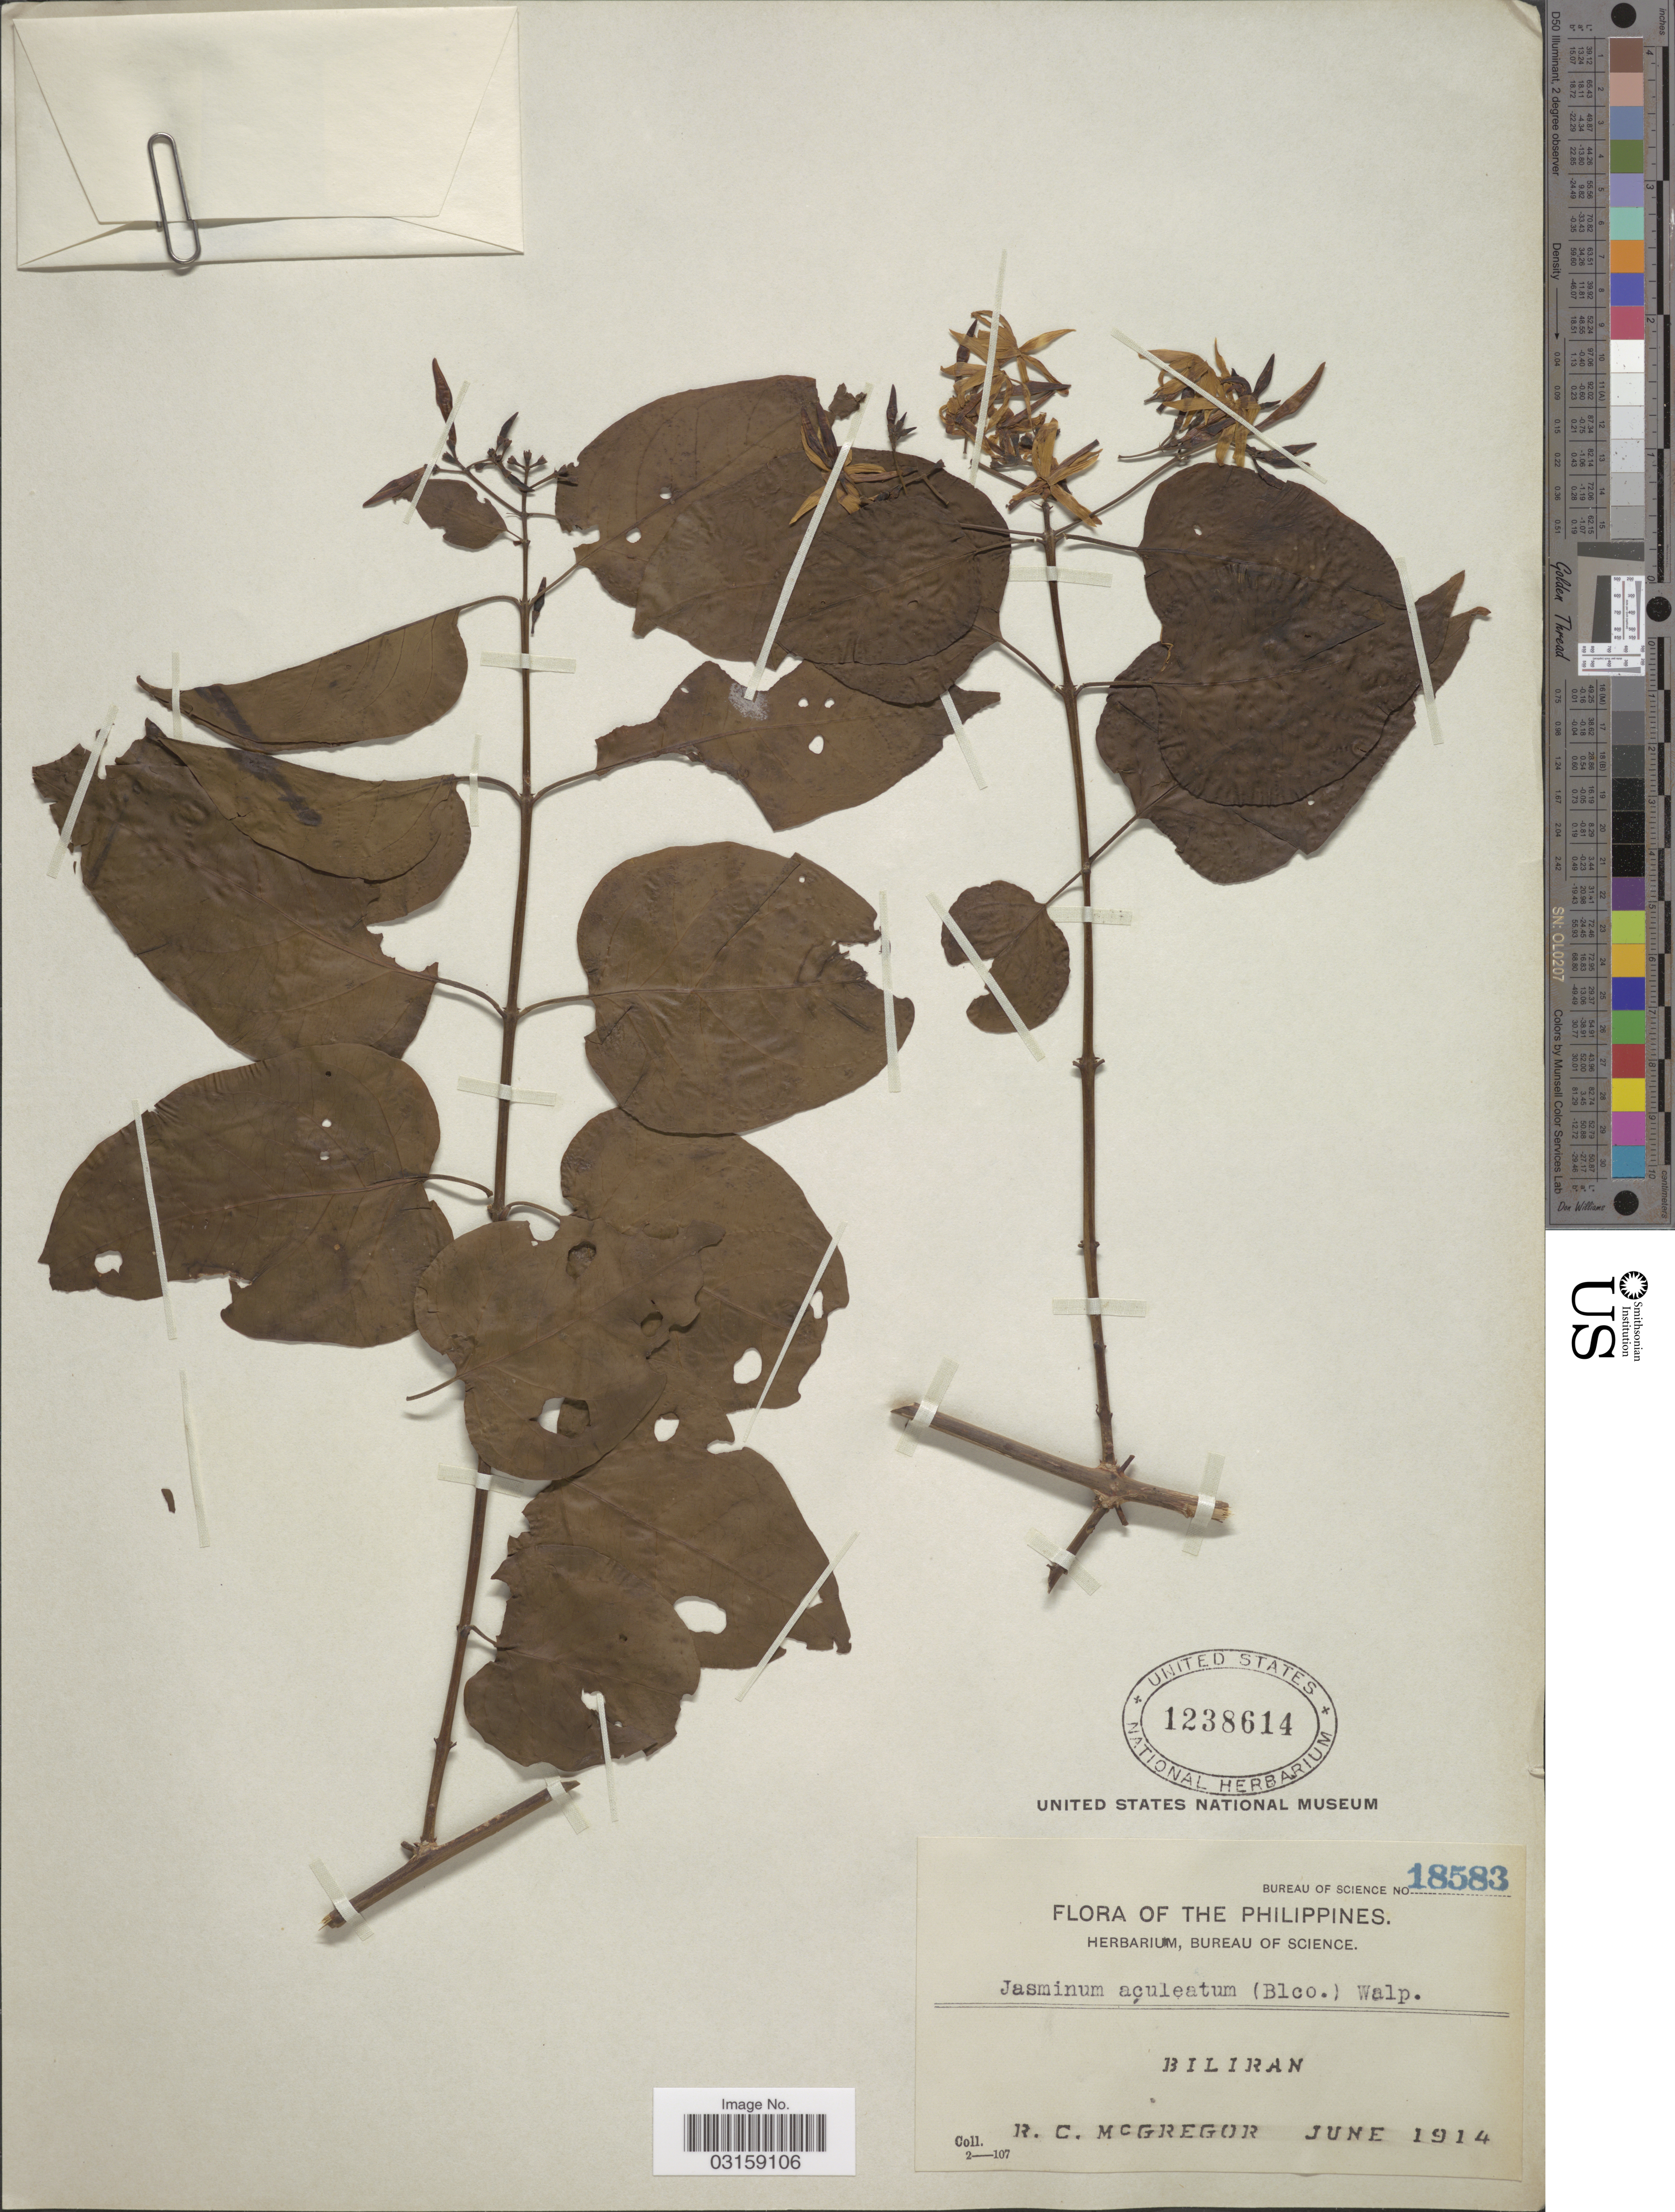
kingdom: Plantae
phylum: Tracheophyta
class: Magnoliopsida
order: Lamiales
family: Oleaceae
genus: Jasminum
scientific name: Jasminum aculeatum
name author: (Blanco) Walp. ex Hassk.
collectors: R. C. McGregor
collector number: Bureau of Science 18583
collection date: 1914-06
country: Philippines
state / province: Eastern Visayas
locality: Biliran.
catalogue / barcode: US 1238614